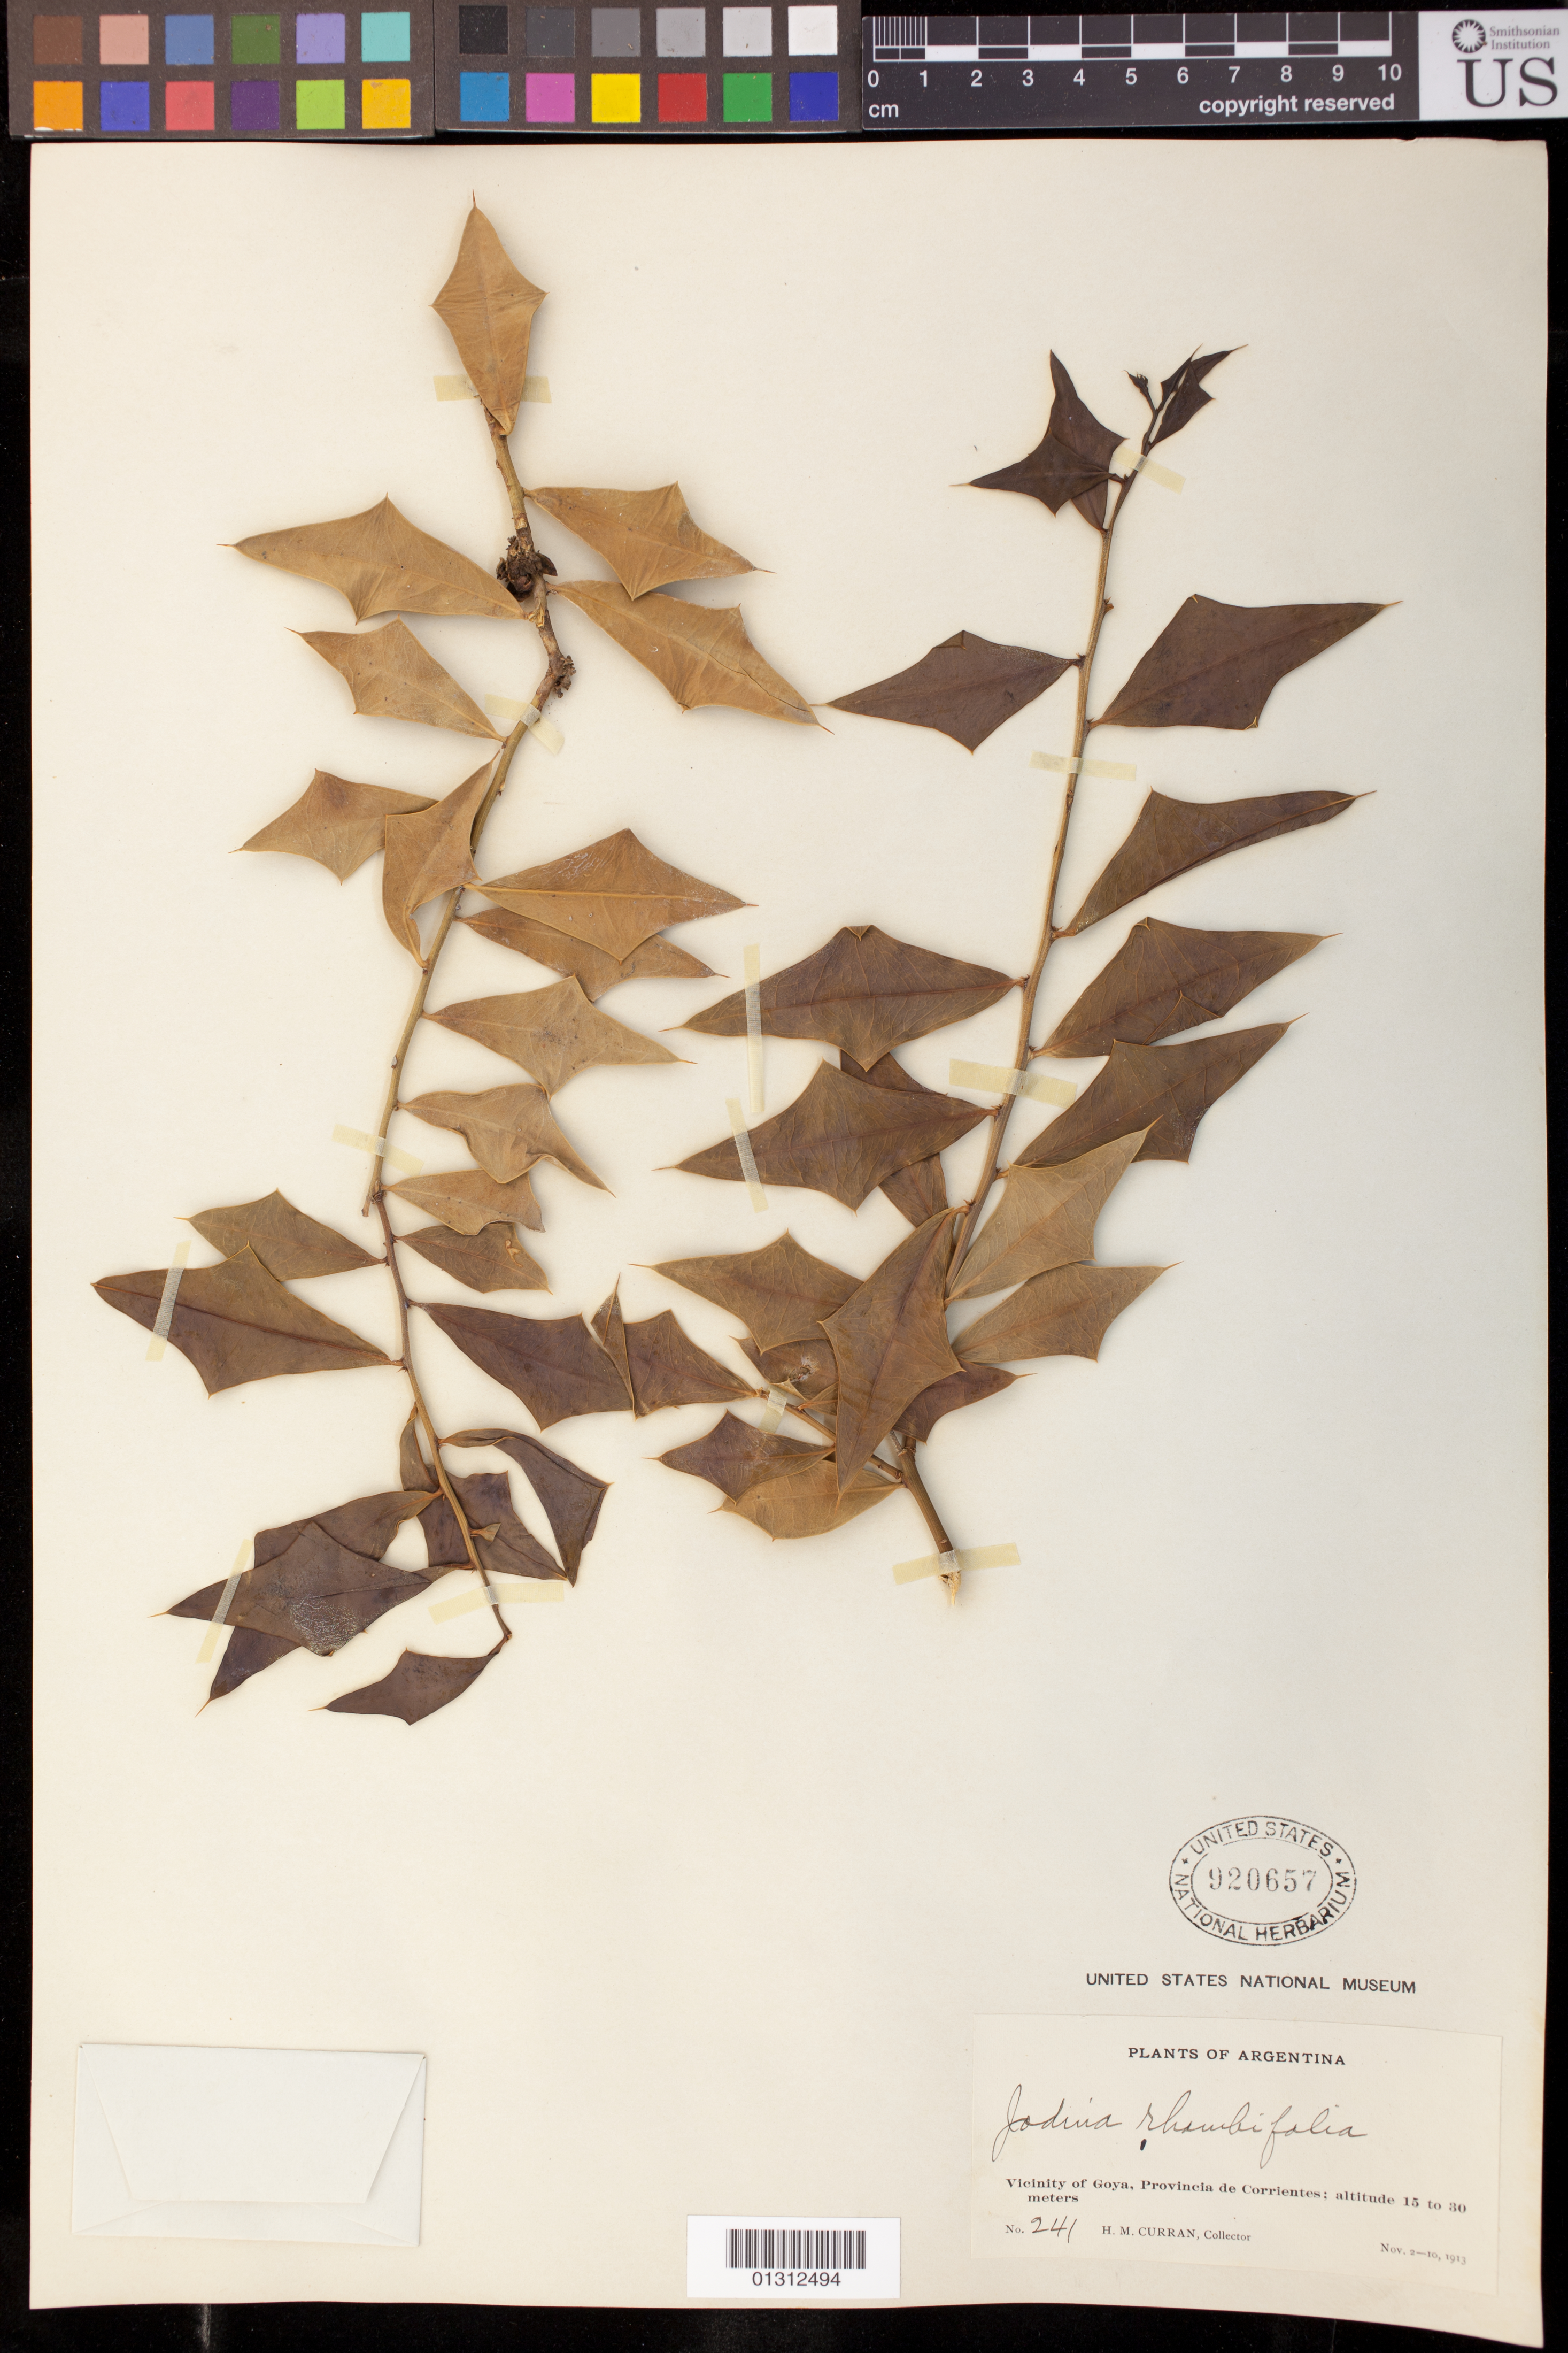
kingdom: Plantae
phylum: Tracheophyta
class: Magnoliopsida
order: Santalales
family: Cervantesiaceae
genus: Jodina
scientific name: Jodina rhombifolia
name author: (Hook. & Arn.) Reissek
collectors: H. M. Curran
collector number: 241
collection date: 1913-11-02/1913-11-10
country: Argentina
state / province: Corrientes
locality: Vicinity of Goya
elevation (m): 15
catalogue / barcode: US 920657